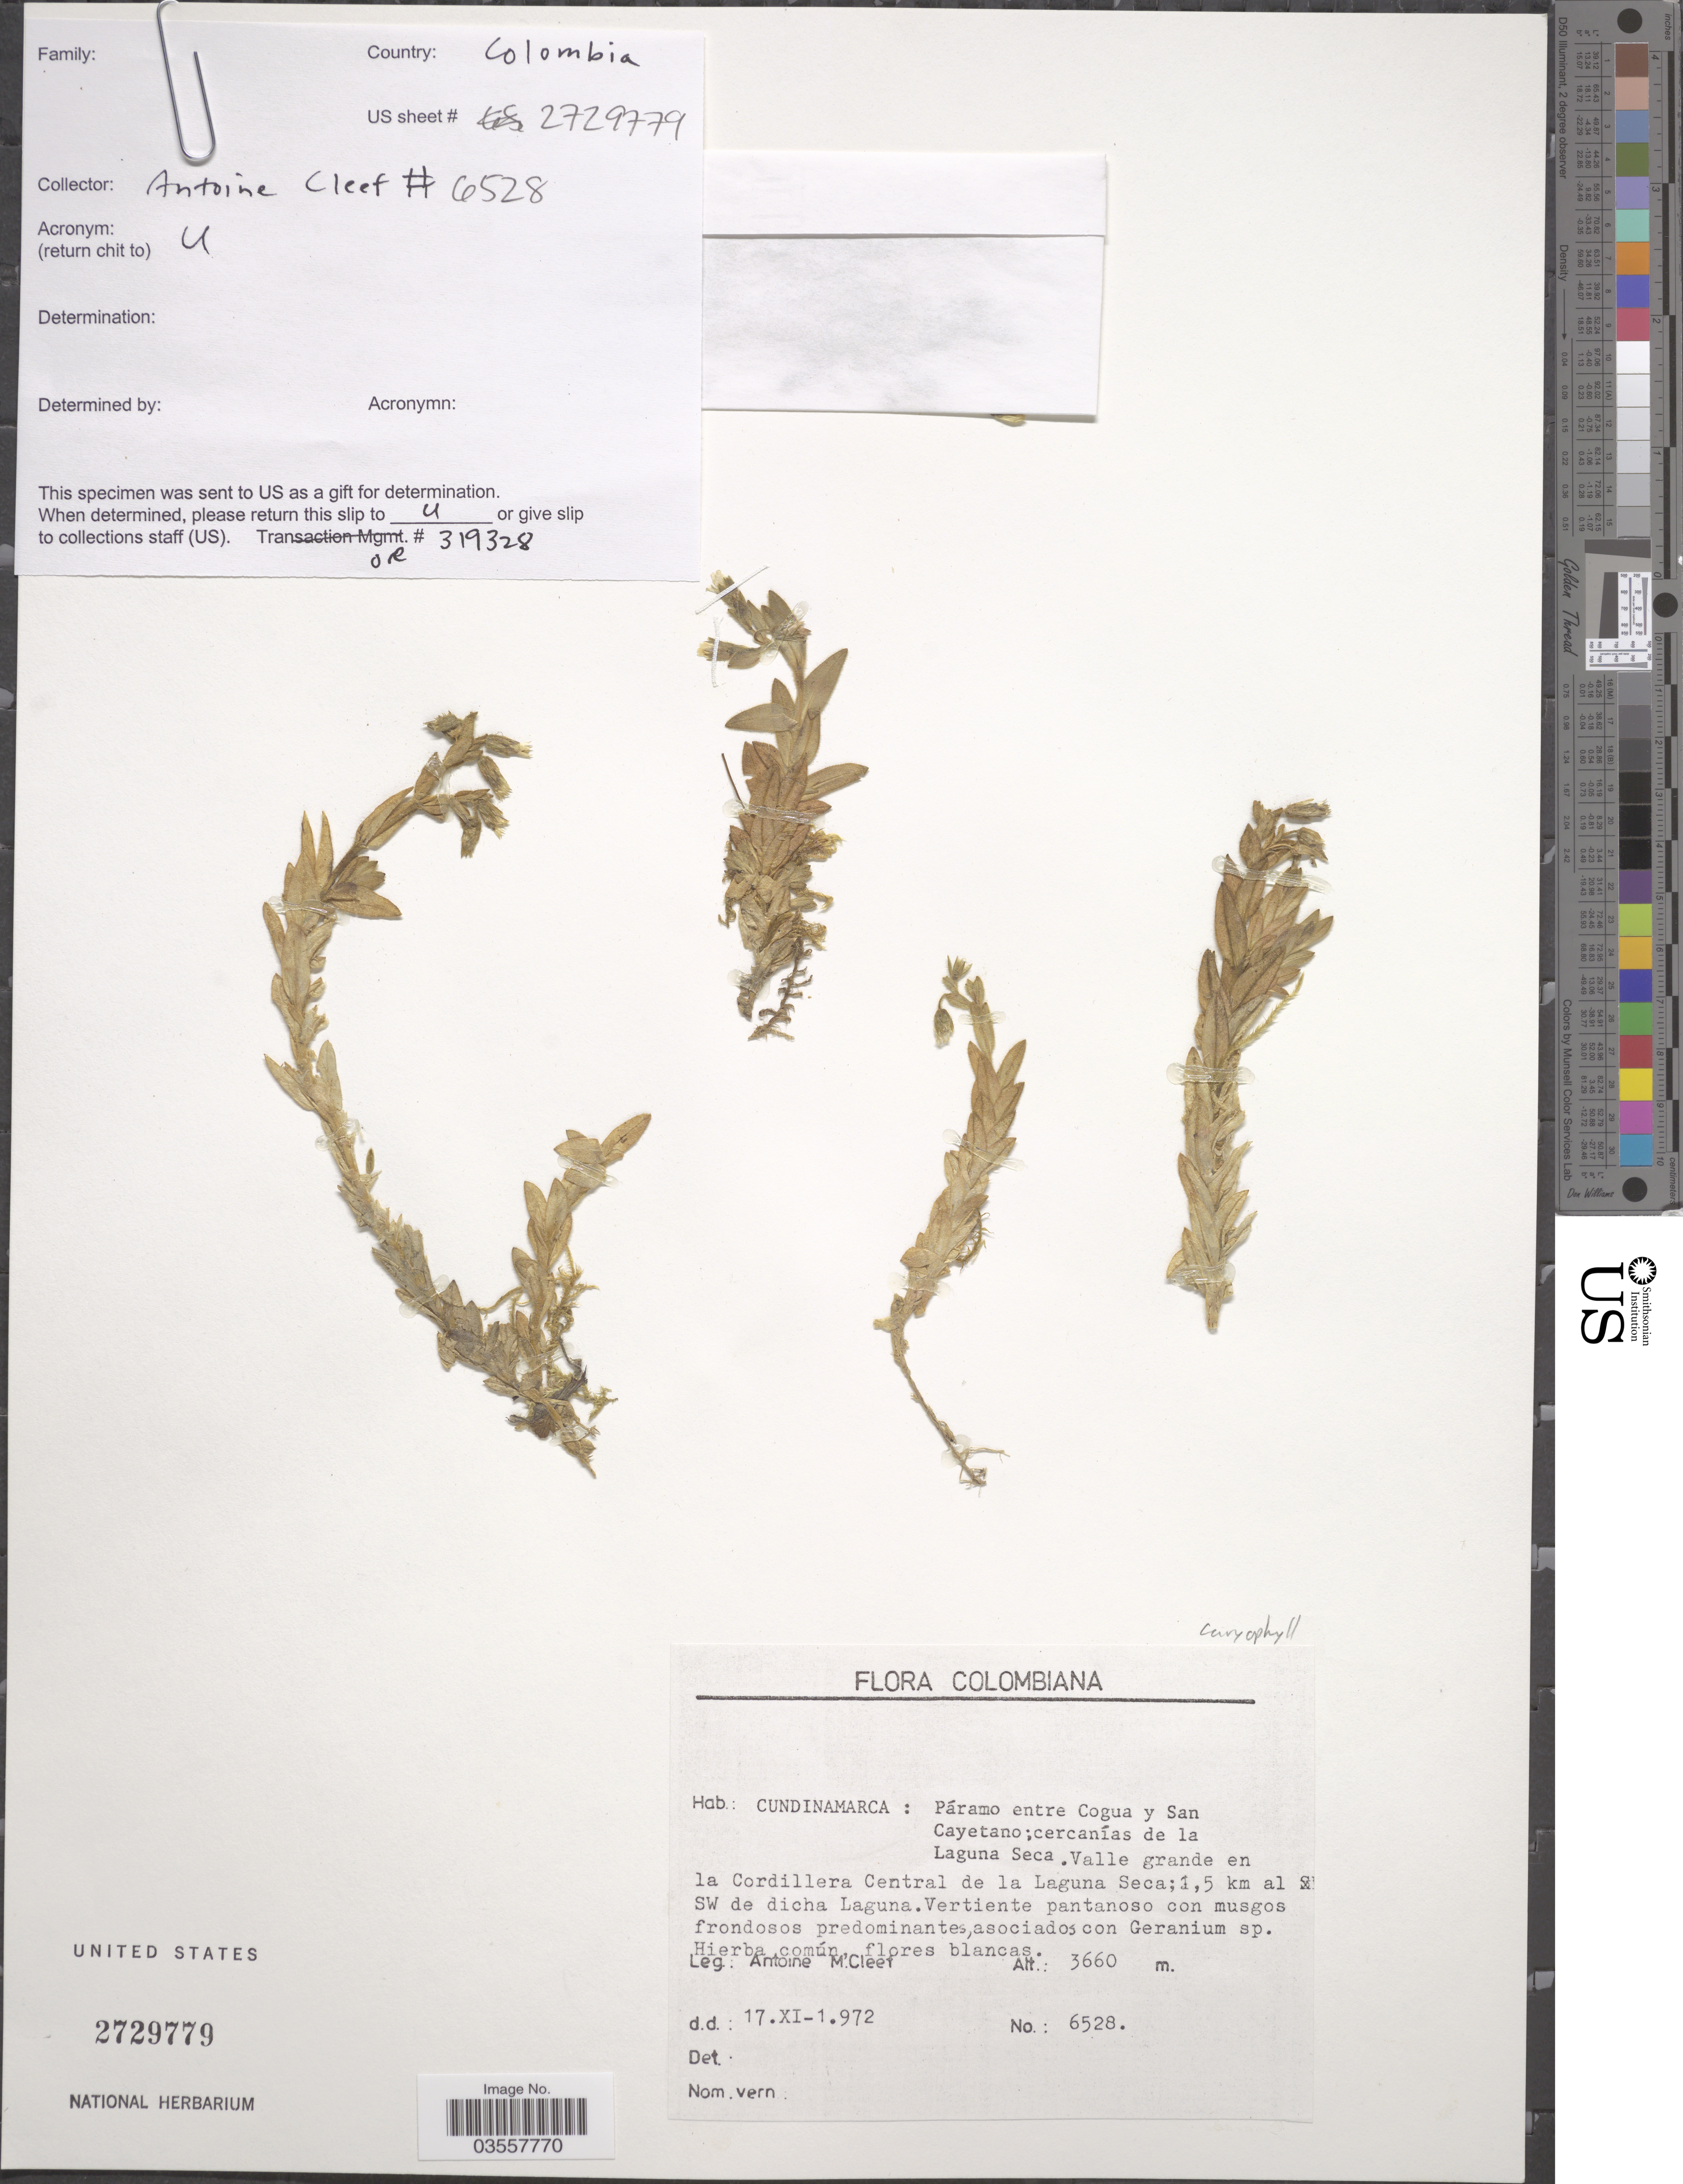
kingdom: Plantae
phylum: Tracheophyta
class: Magnoliopsida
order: Caryophyllales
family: Caryophyllaceae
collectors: A. M. Cleef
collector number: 6528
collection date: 1972-11-17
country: Colombia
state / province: Cundinamarca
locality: Páramo entre Cogua y San Cayetano; cercanías de la Laguna Seca. Valle grande en la Cordillera Central de la Laguna Seca; 1.5 km al SW de dicha Laguna.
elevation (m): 3660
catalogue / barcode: US 2729779